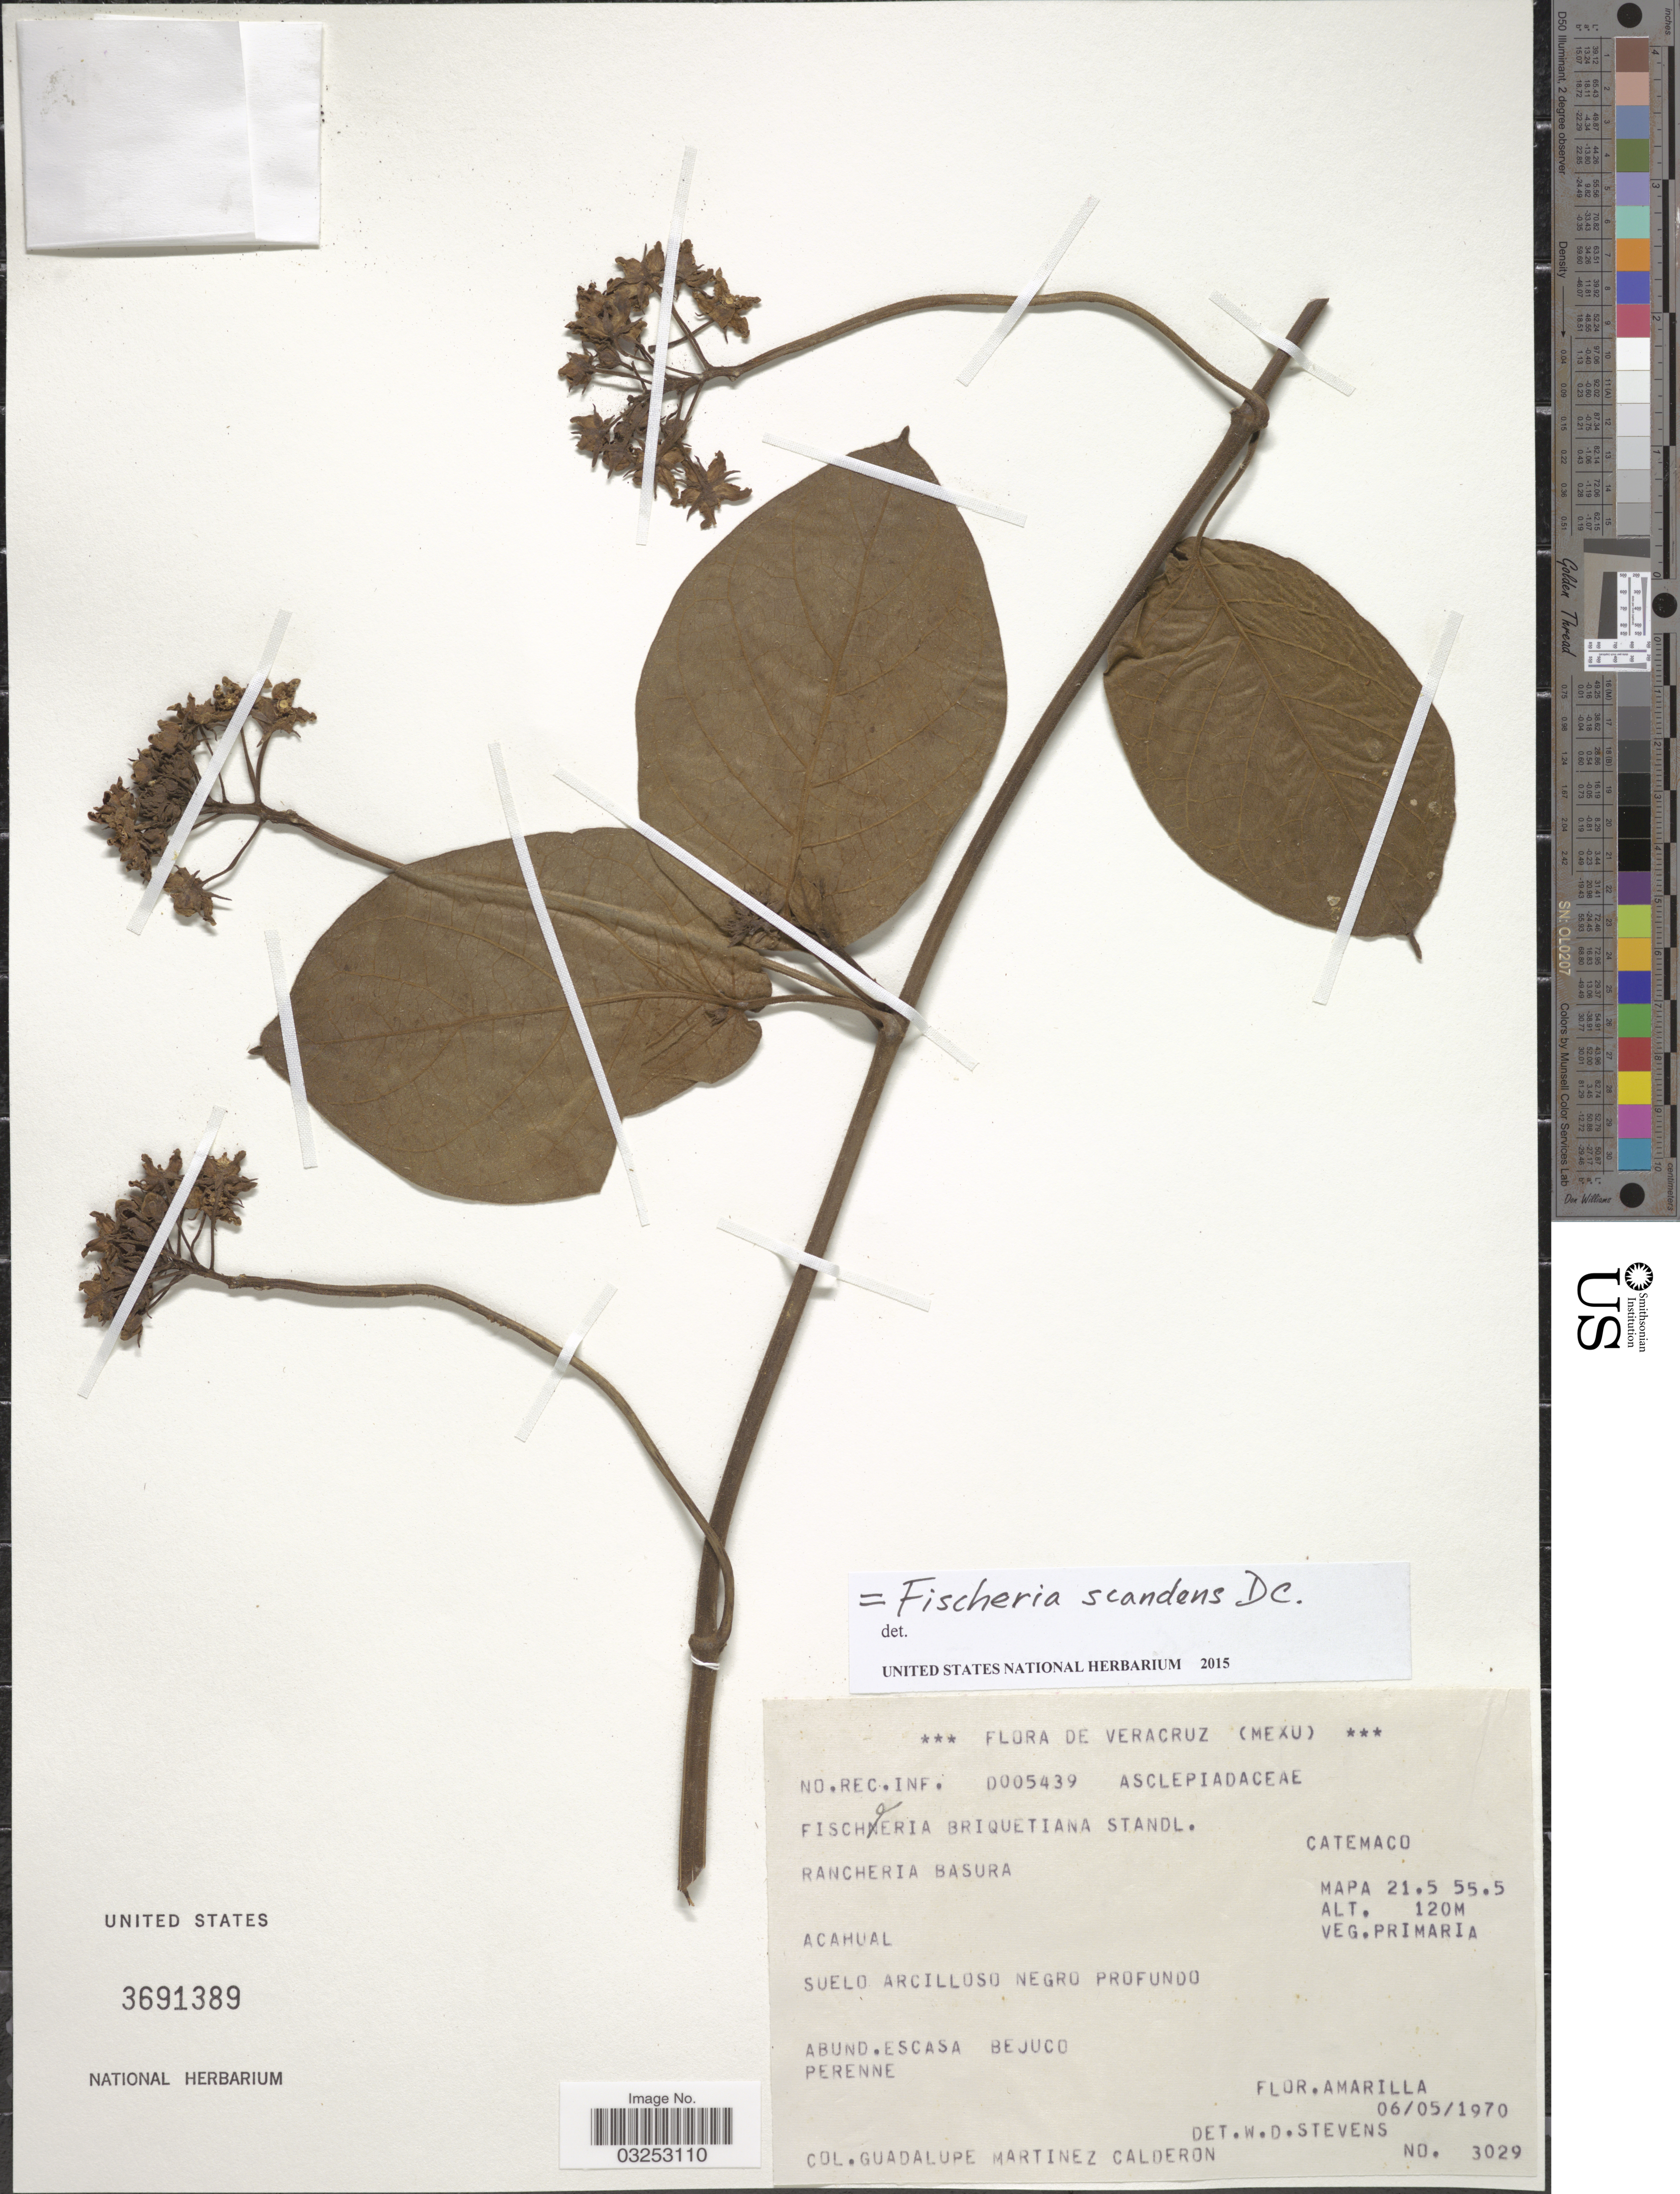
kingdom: Plantae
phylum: Tracheophyta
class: Magnoliopsida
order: Gentianales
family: Apocynaceae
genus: Fischeria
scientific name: Fischeria scandens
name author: DC.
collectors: G. Martínez Calderón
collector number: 3029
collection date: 1970-05-06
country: Mexico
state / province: Veracruz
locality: Veracruz, Catemaco, Rancheria Basura, Mapa 21.5 55.5, Acahual, Suelo Arcilloso Negro Profundo.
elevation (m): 120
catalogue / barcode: US 3691389